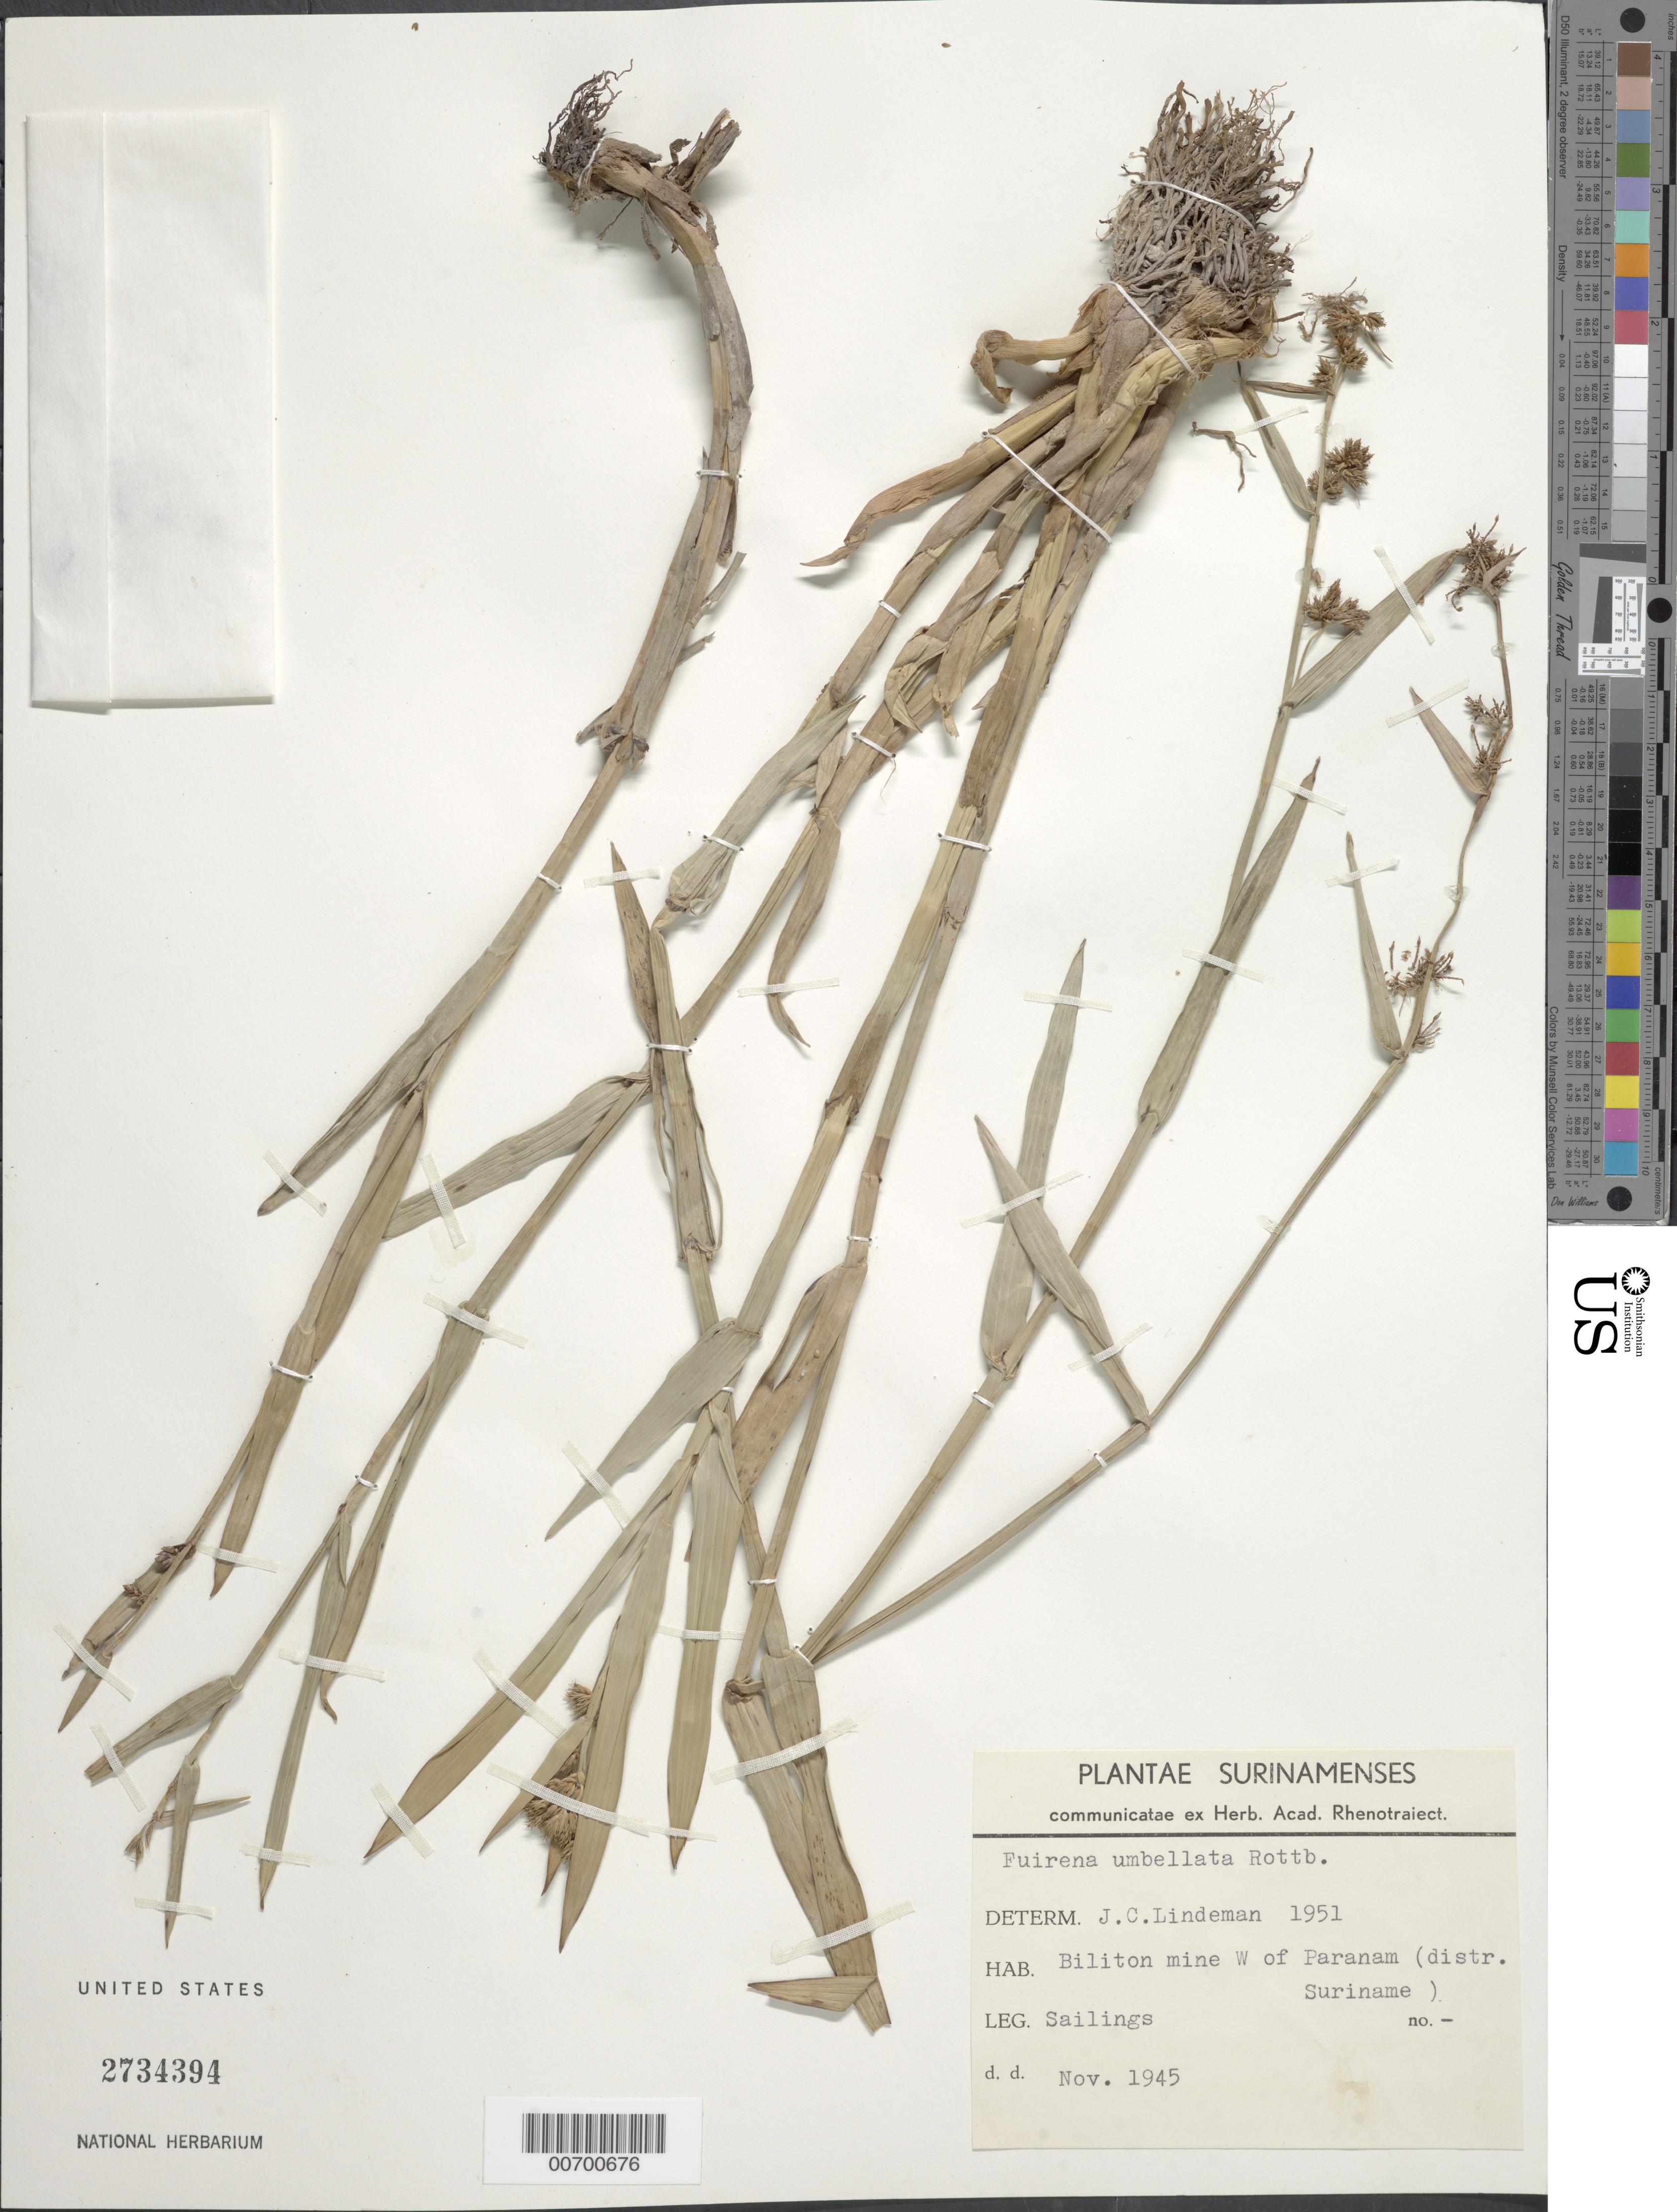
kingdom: Plantae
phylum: Tracheophyta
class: Liliopsida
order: Poales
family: Cyperaceae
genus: Fuirena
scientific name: Fuirena umbellata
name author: Rottb.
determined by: Lindeman, J. C.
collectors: -. Sailings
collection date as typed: Nov-45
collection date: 1945-11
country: Suriname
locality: Biliton mine W. of Paranam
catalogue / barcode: US 2734394